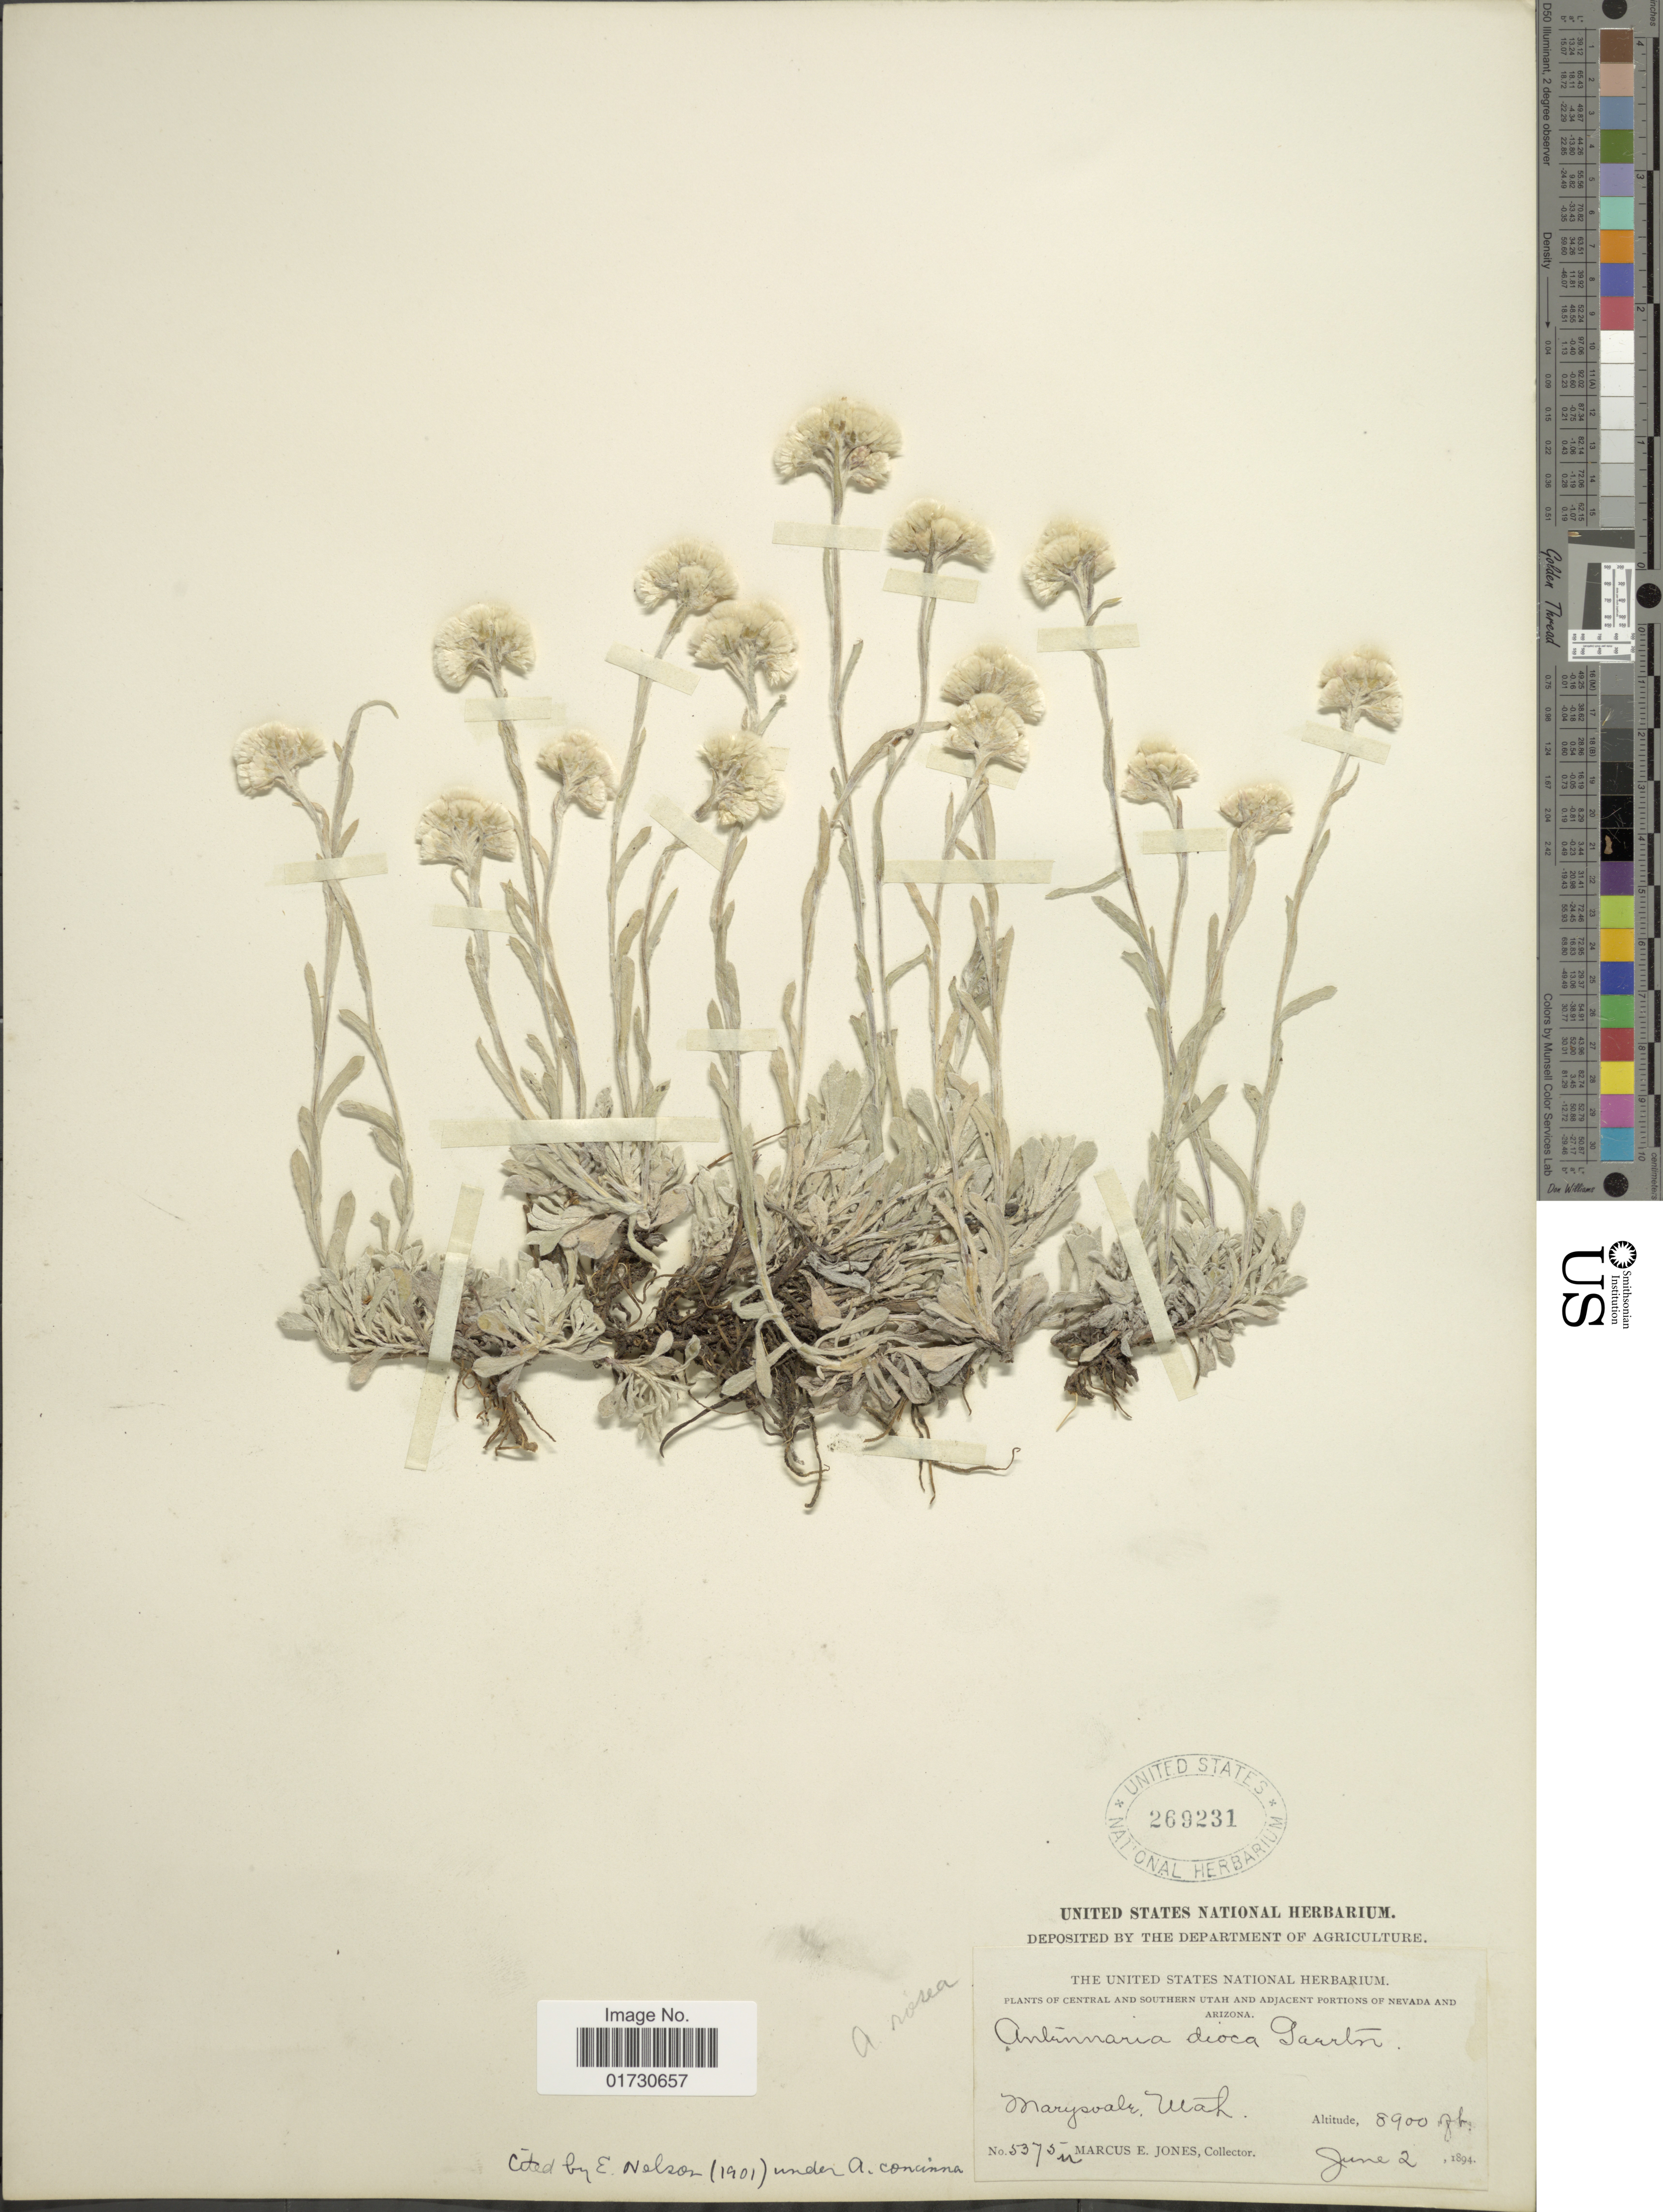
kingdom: Plantae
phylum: Tracheophyta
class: Magnoliopsida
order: Asterales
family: Asteraceae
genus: Antennaria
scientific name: Antennaria concinna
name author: E.E. Nelson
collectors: M. E. Jones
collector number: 5375n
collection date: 1894-06-02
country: United States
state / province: Utah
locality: Marysvale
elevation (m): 2713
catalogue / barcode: US 269231